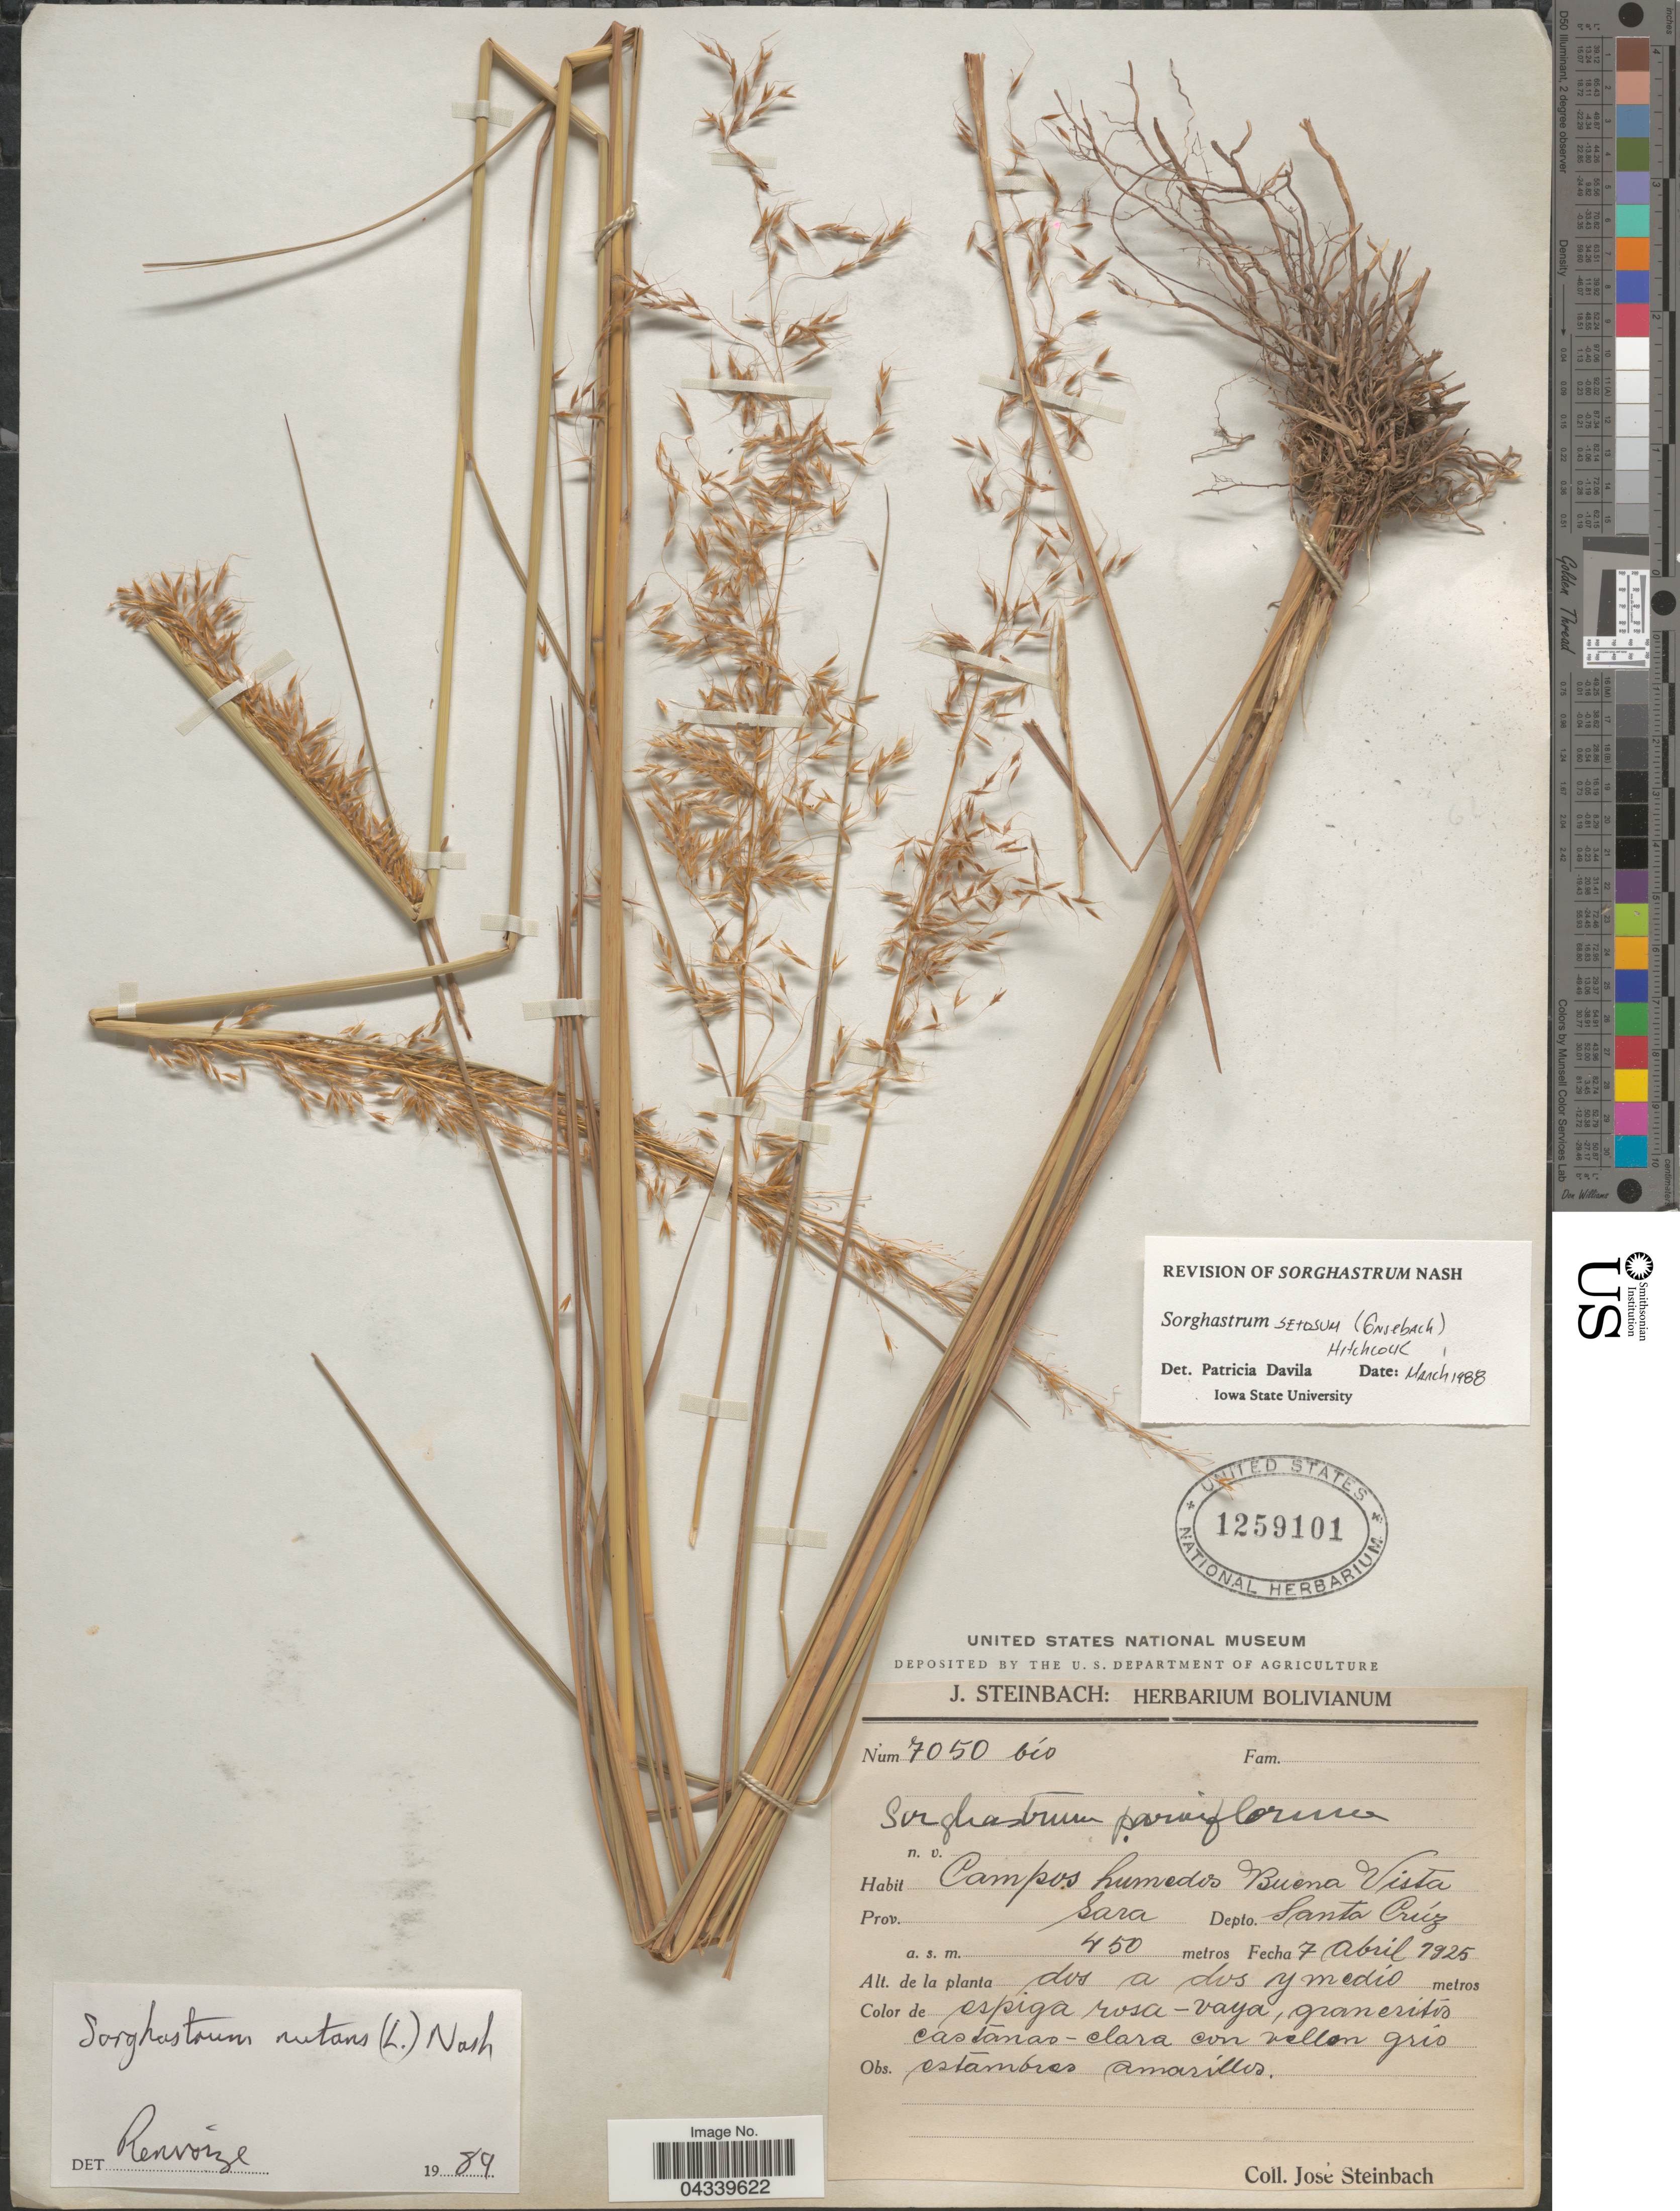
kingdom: Plantae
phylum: Tracheophyta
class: Liliopsida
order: Poales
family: Poaceae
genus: Sorghastrum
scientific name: Sorghastrum setosum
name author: (Griseb.) Hitchc.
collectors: J. Steinbach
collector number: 7050bis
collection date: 1925-04-07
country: Bolivia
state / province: Santa Cruz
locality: Campos humedos. Buena Vista. Prov. Sara. Depto. Santa Cruz.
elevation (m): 450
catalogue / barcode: US 1259101